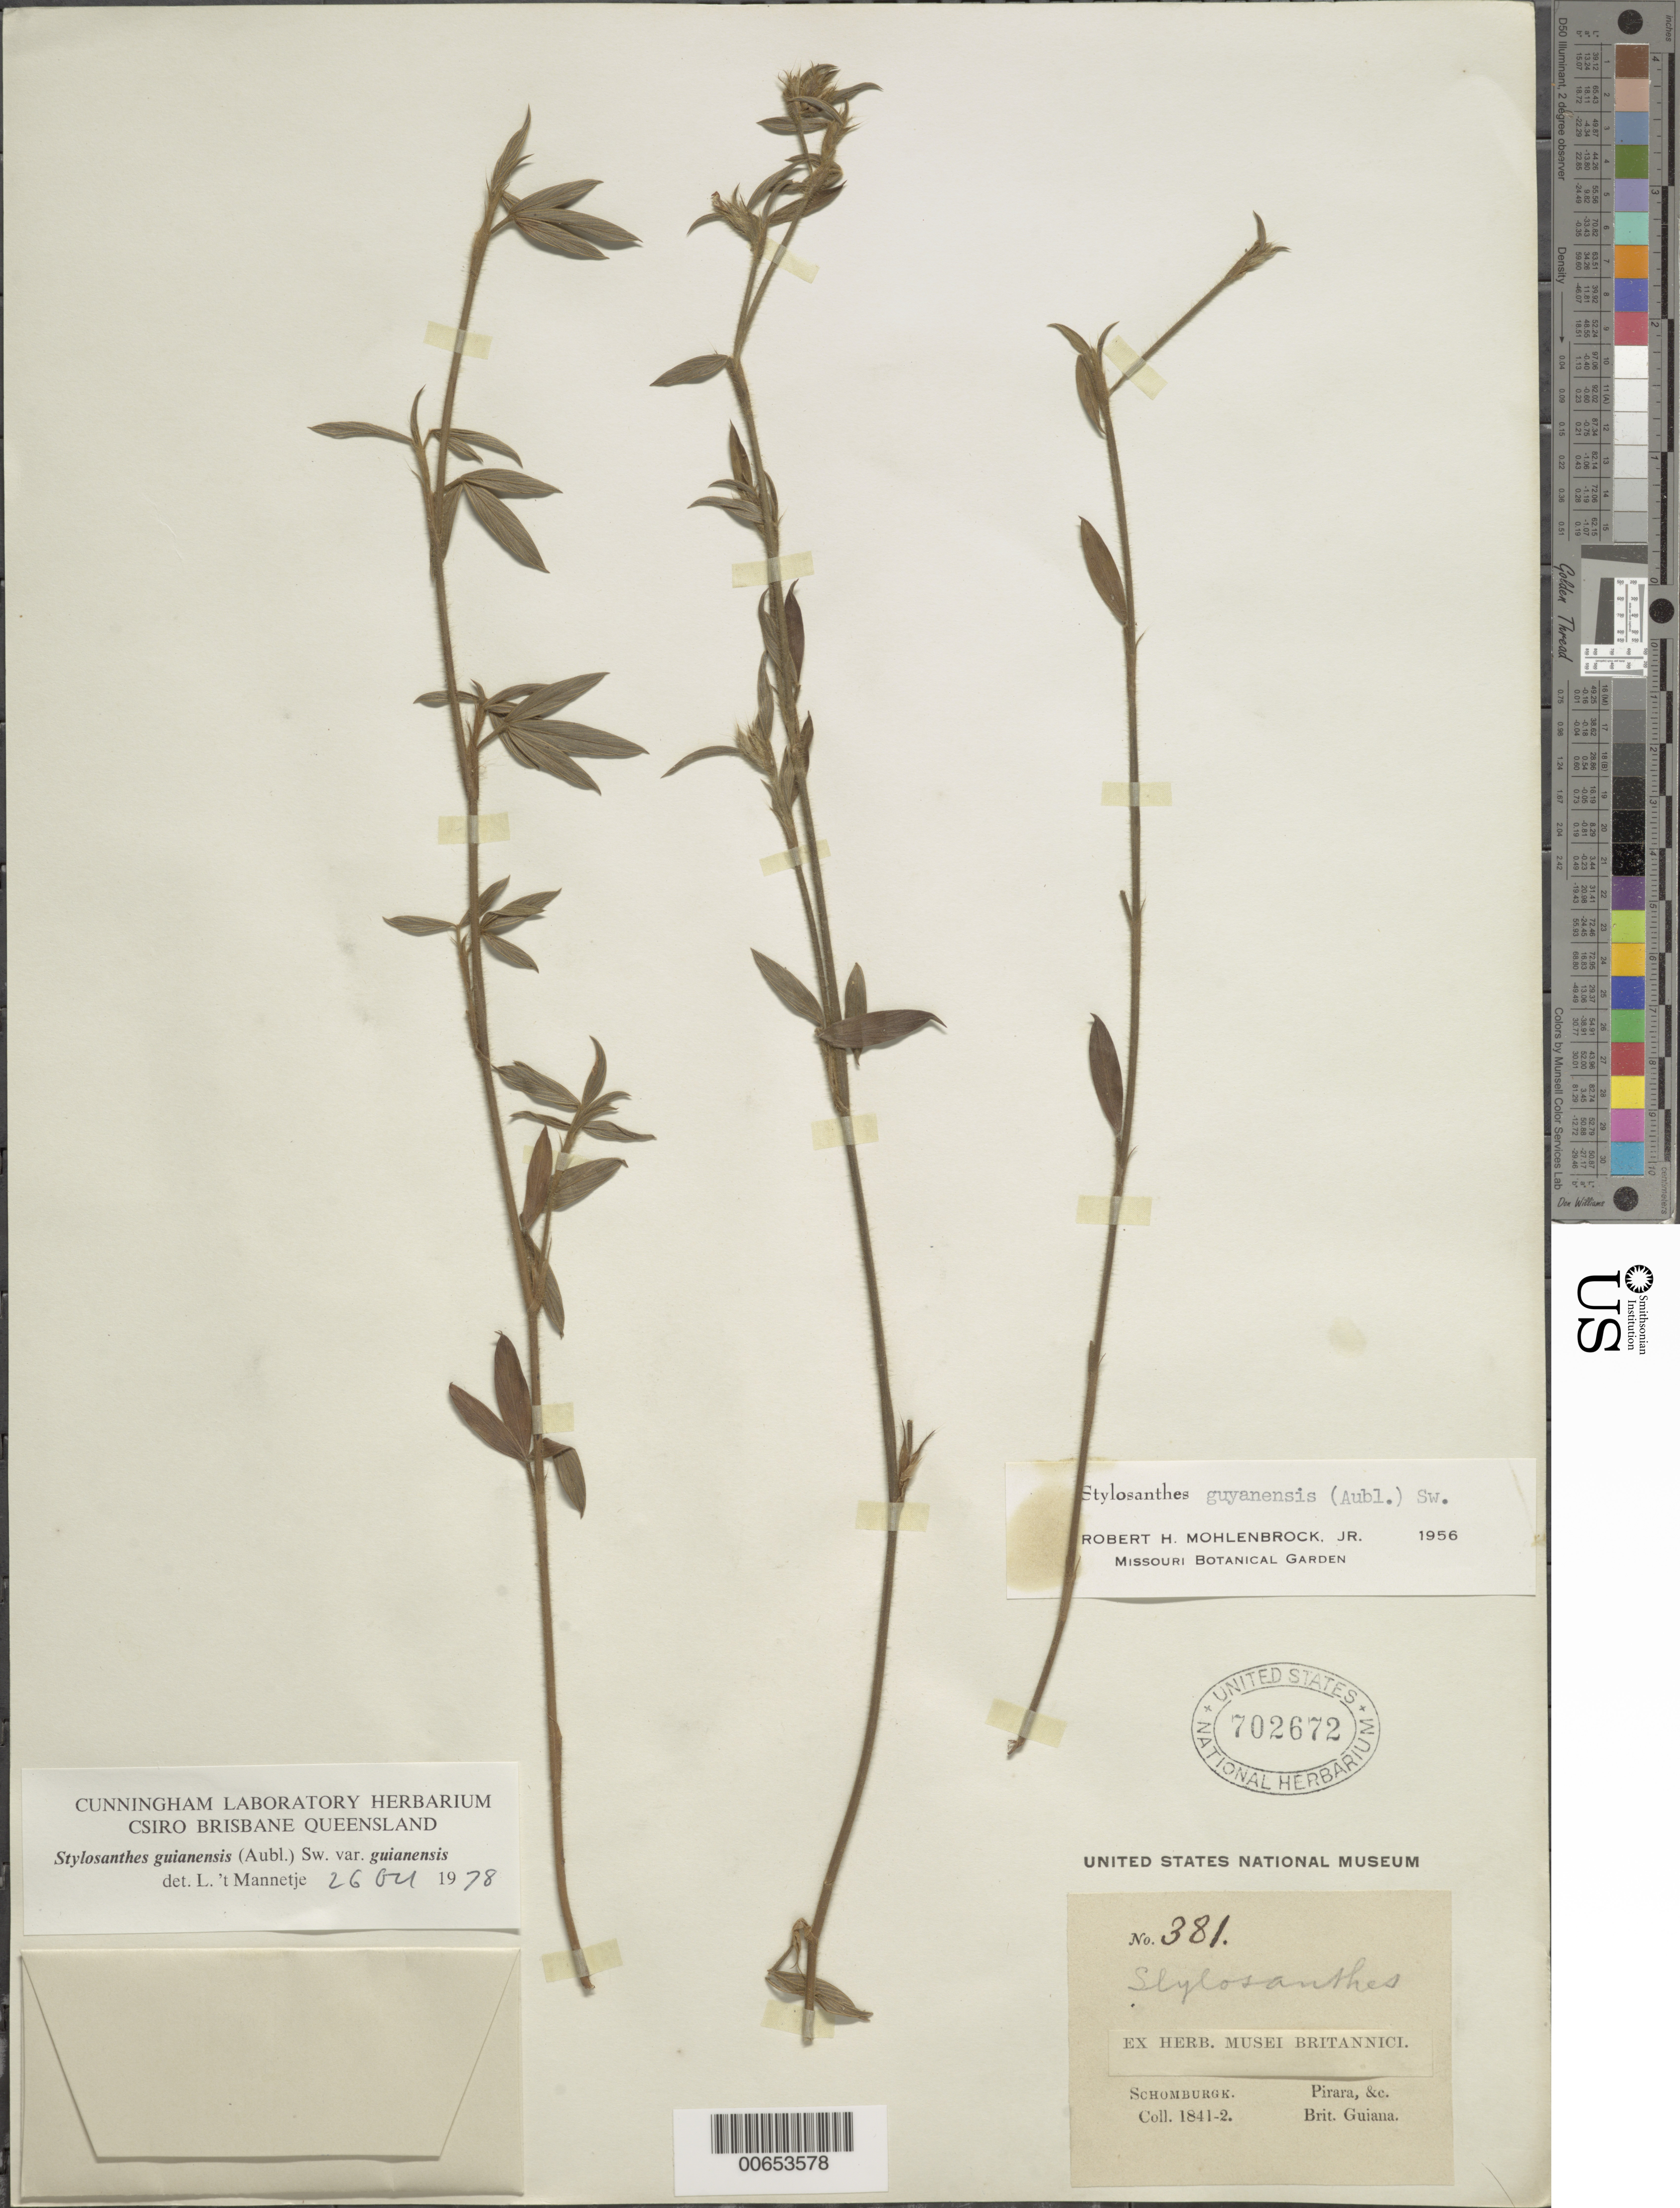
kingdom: Plantae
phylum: Tracheophyta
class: Magnoliopsida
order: Fabales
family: Fabaceae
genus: Stylosanthes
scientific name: Stylosanthes guianensis var. guianensis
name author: (Aubl.) Sw.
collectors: R. H. Schomburgk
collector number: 381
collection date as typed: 1841 to 1842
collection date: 1841/1842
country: Guyana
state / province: U. Takutu-U. Essequibo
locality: Pirara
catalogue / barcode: US 702672